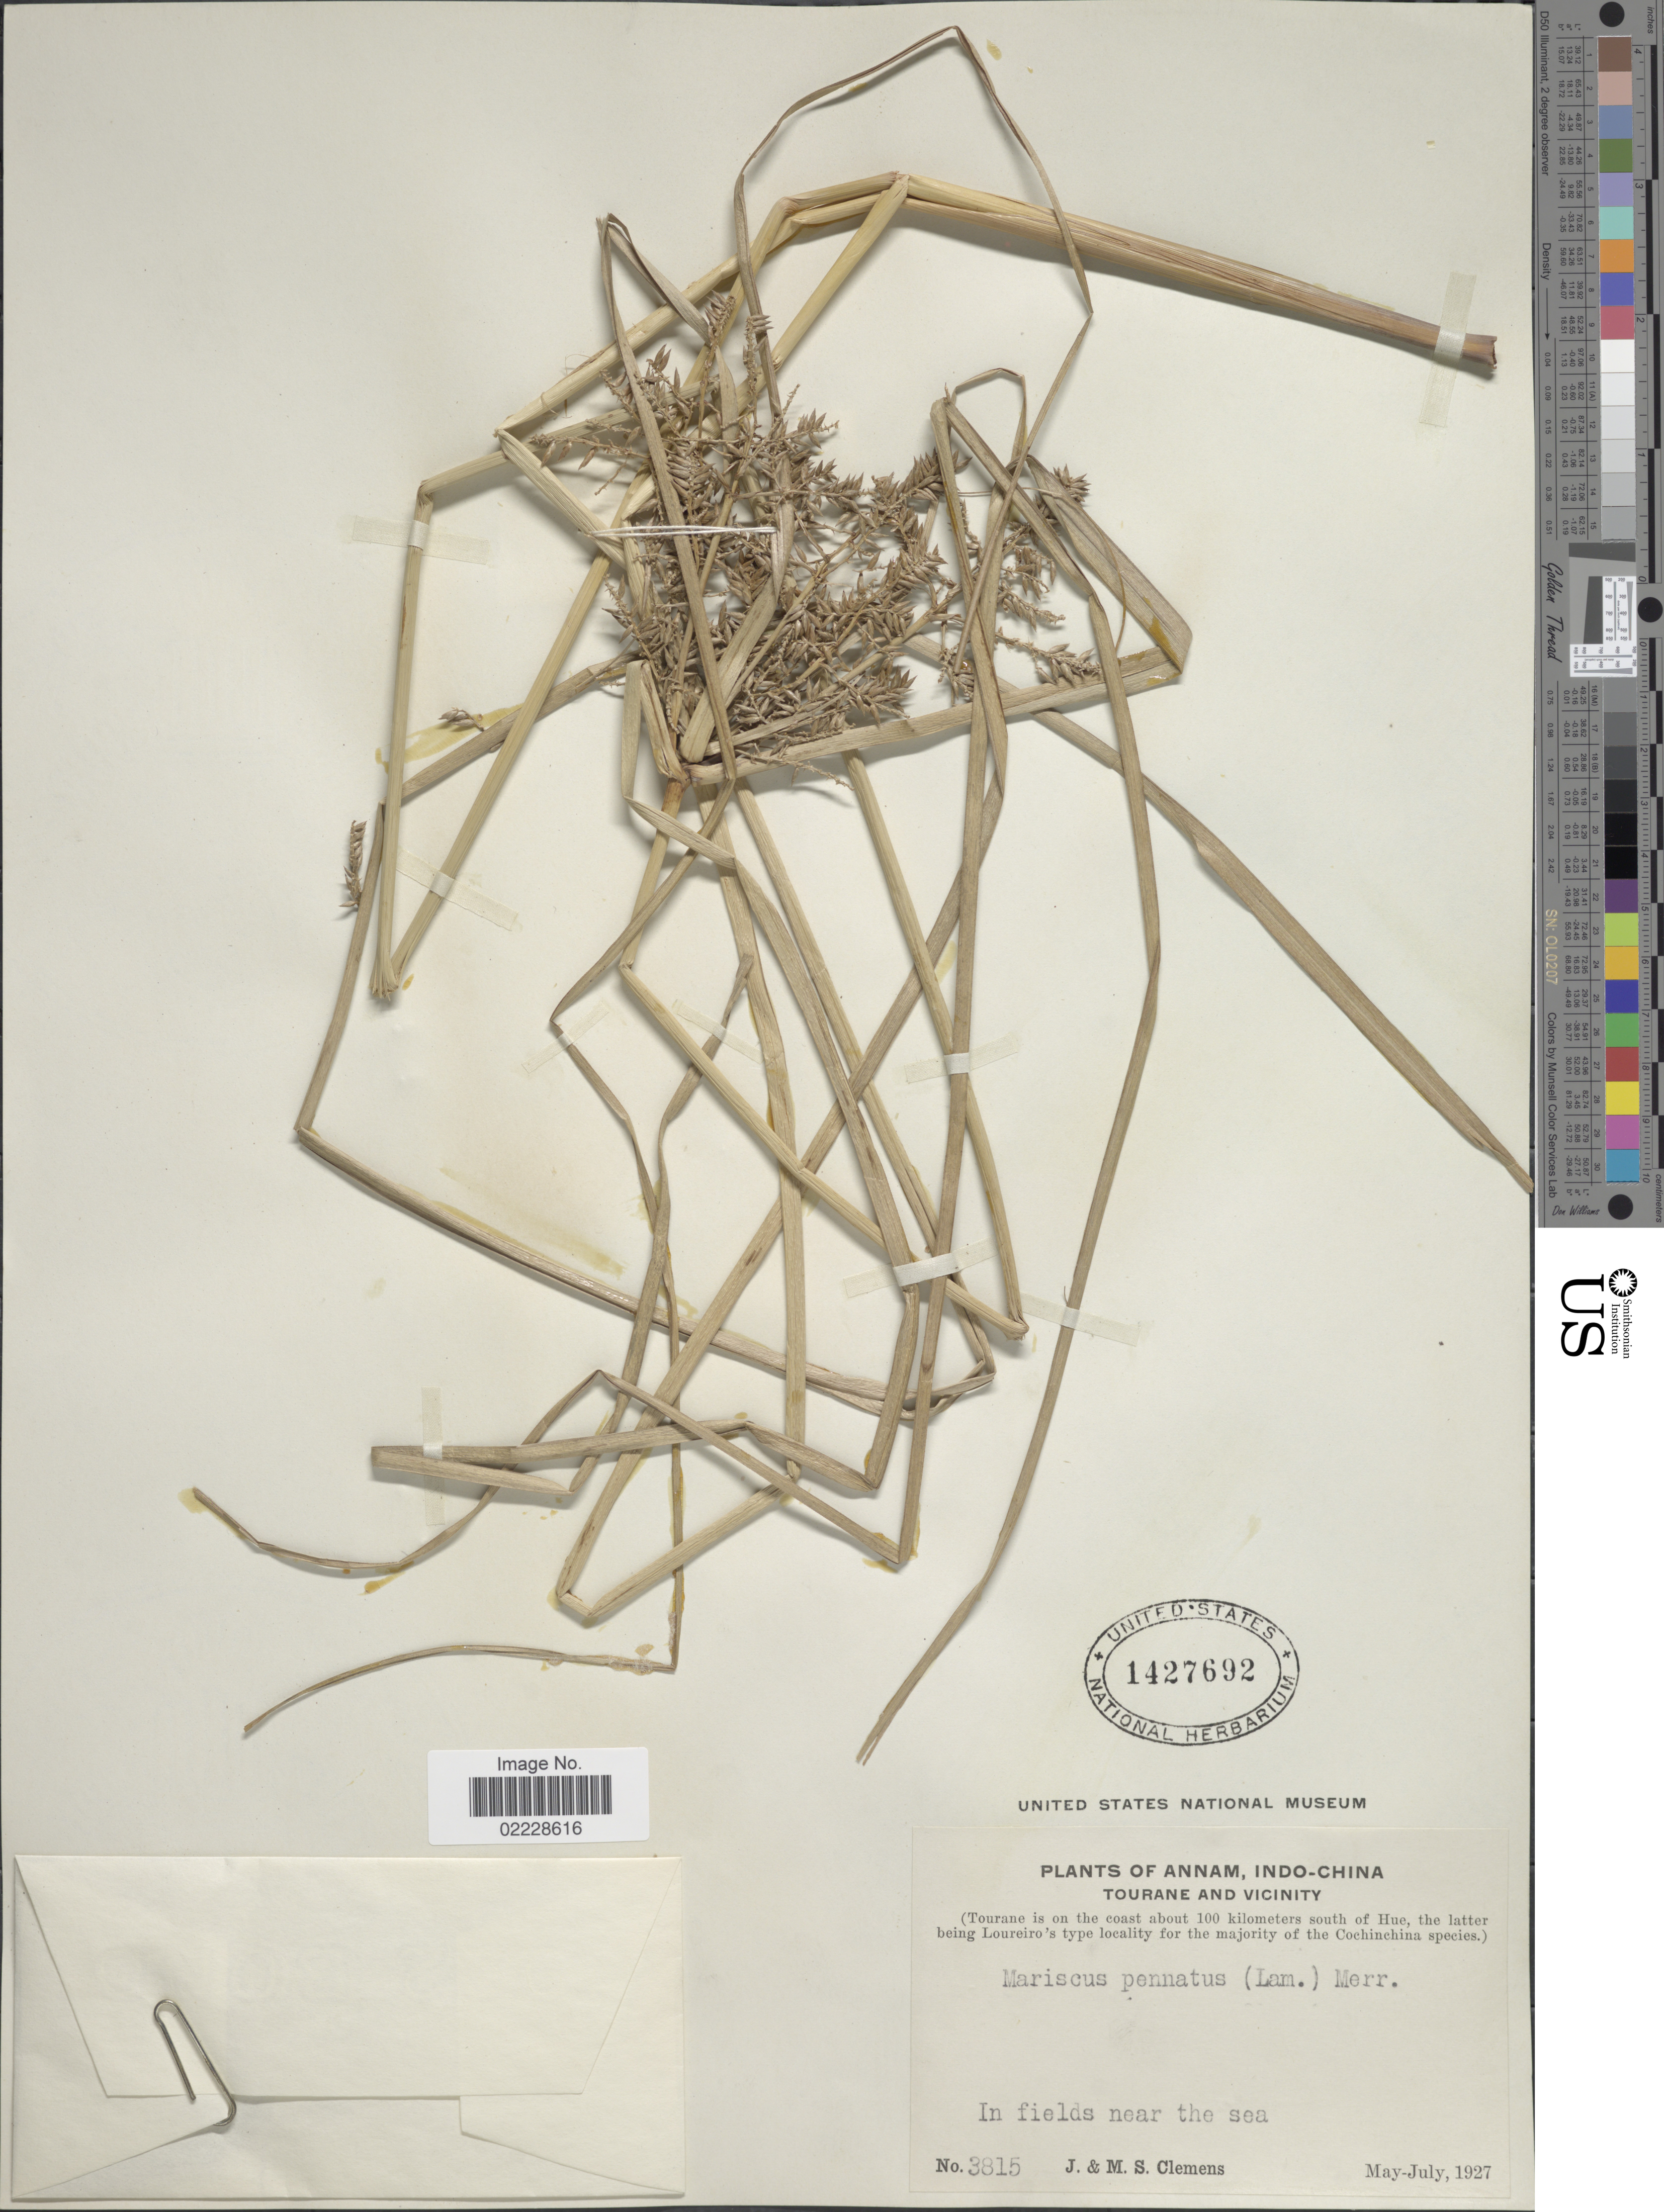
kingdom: Plantae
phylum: Tracheophyta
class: Liliopsida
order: Poales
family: Cyperaceae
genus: Cyperus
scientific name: Cyperus javanicus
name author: Houtt.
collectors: J. Clemens & M. S. Clemens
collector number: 3815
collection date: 1927-05/1927-07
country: Vietnam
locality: Annam, Indo-China Tourane and vicinity (Tourane is on the coast about 100kilometers south of Hue, the latter being Loureiro's type locality for the majority of the Cochinchina species). In fields near the sea.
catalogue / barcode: US 1427692